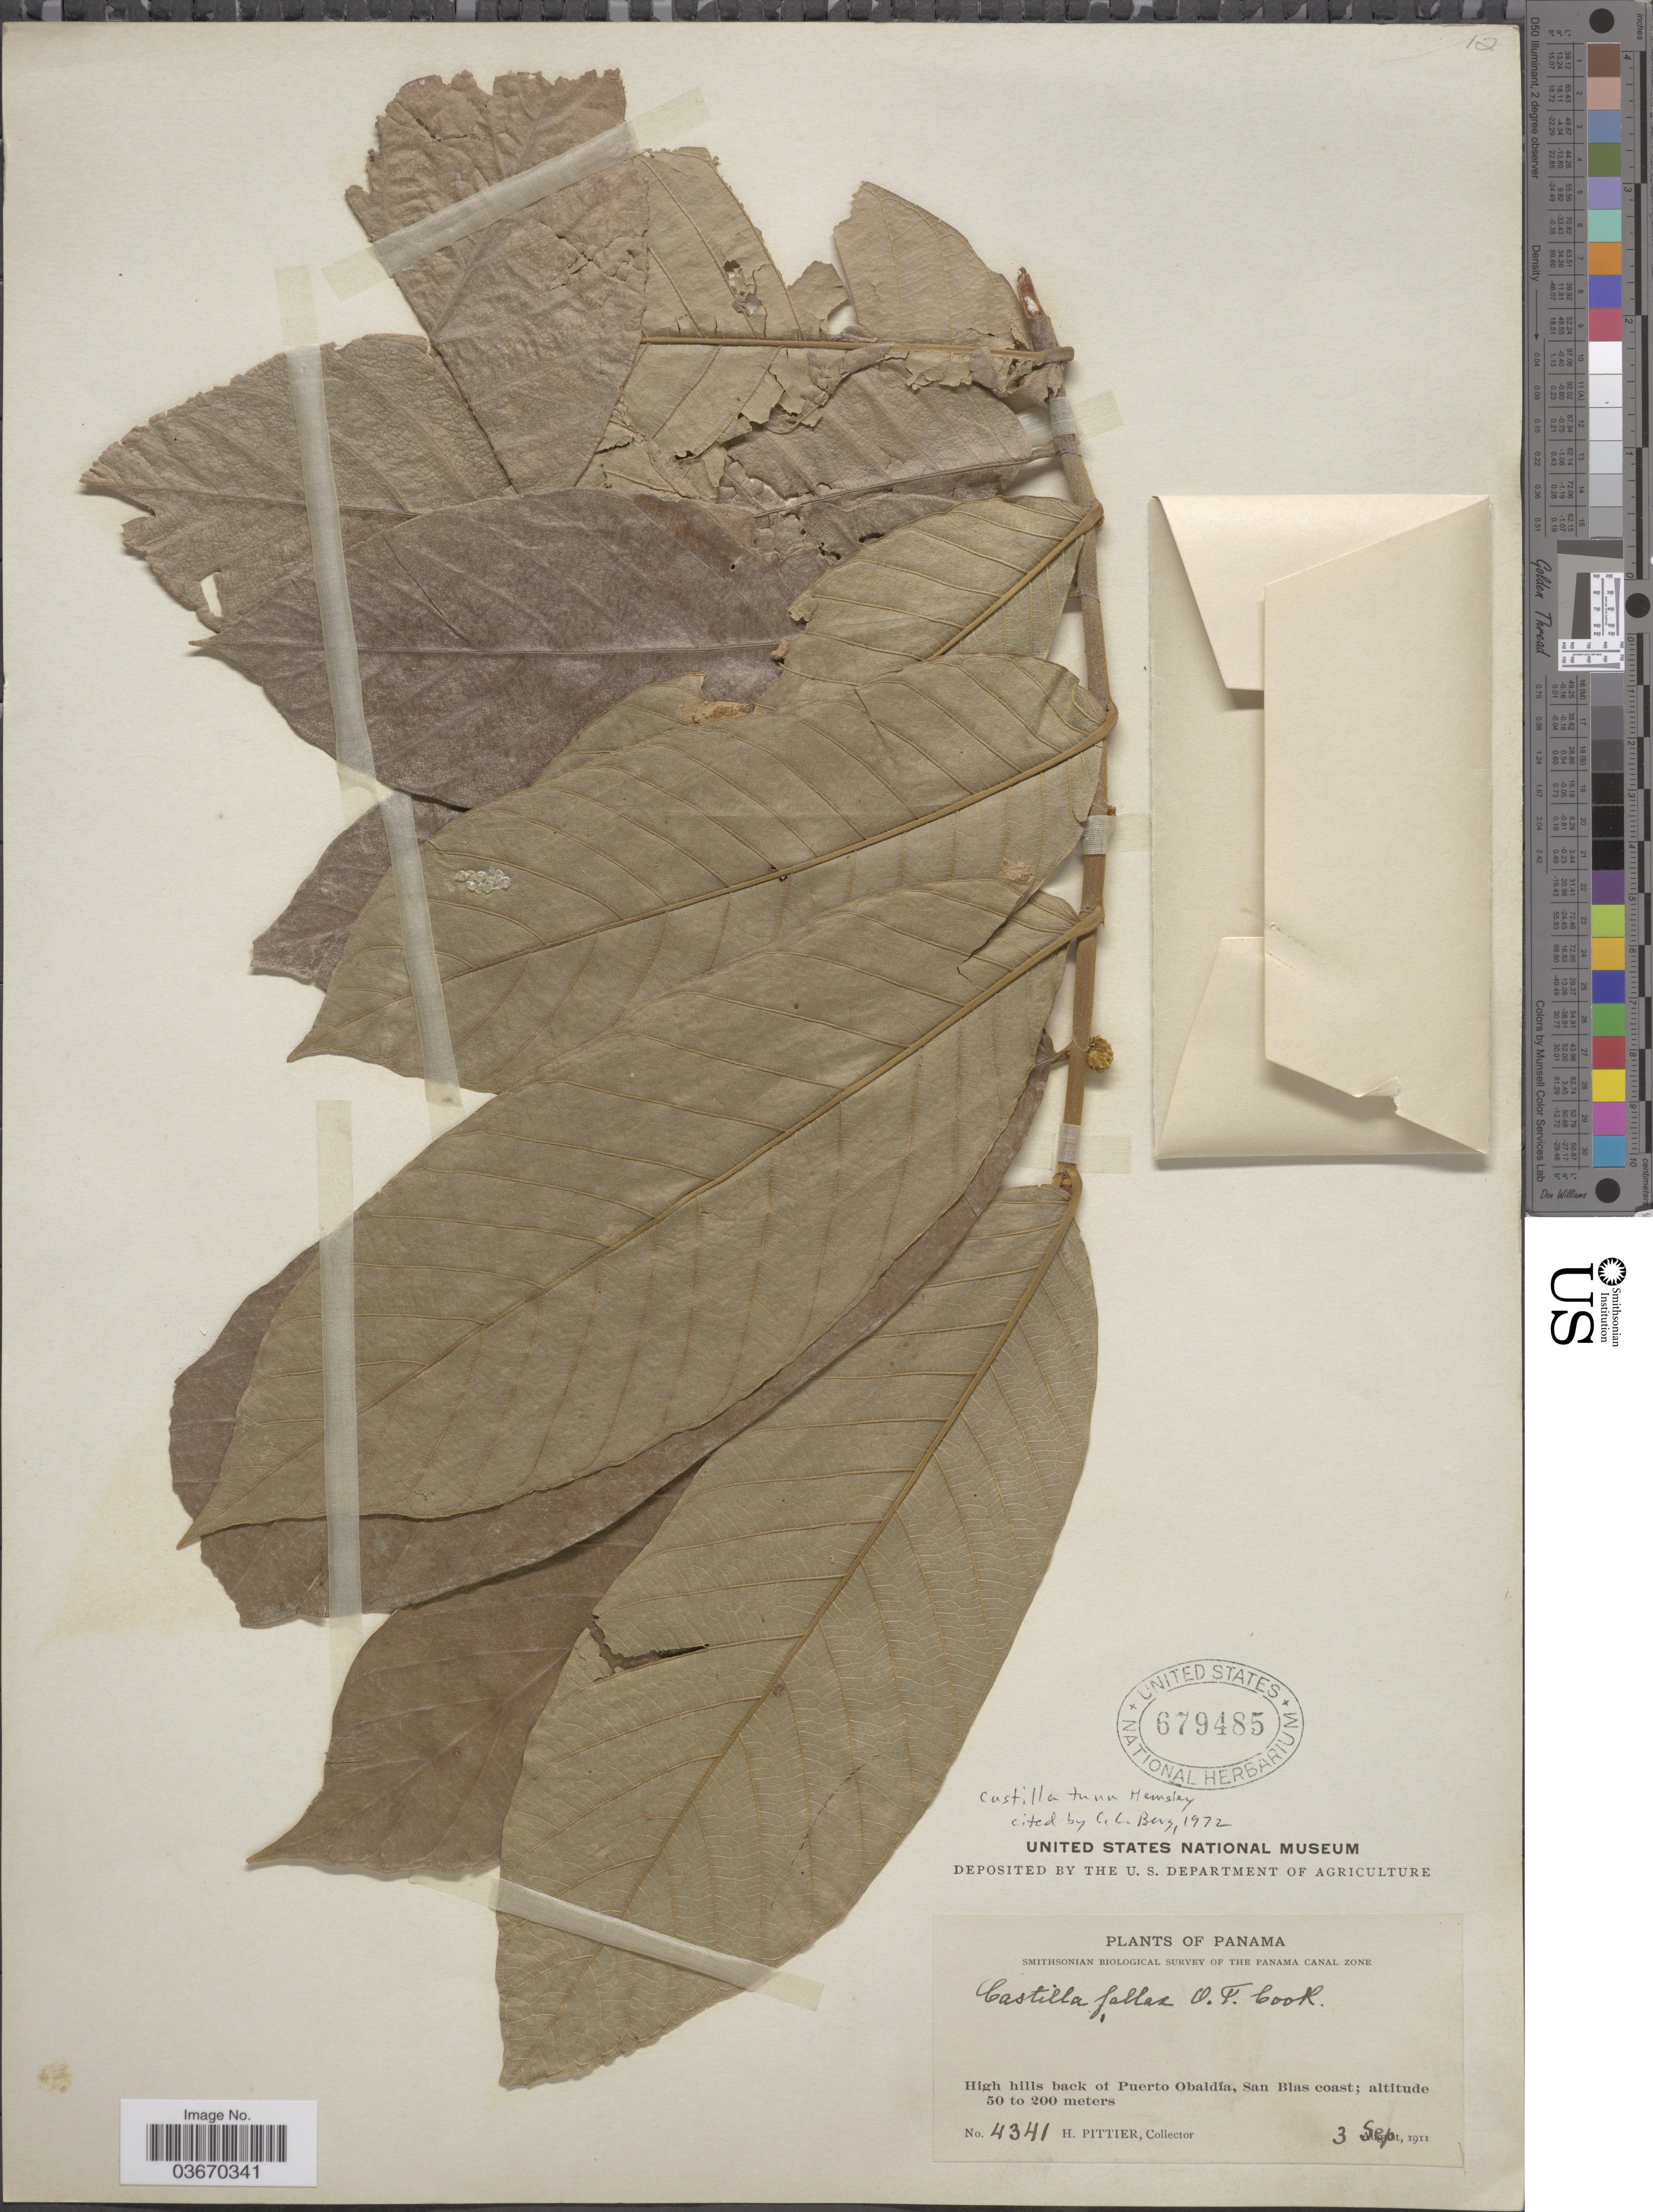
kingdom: Plantae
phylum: Tracheophyta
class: Magnoliopsida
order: Rosales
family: Moraceae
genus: Castilla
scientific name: Castilla tunu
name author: Hemsl.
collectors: H. F. Pittier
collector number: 4341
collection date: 1911-09-03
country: Panama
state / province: Kuna Yala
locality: High hills back of Puerto Obaldía, San Blas coast.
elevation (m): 50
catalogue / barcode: US 679485